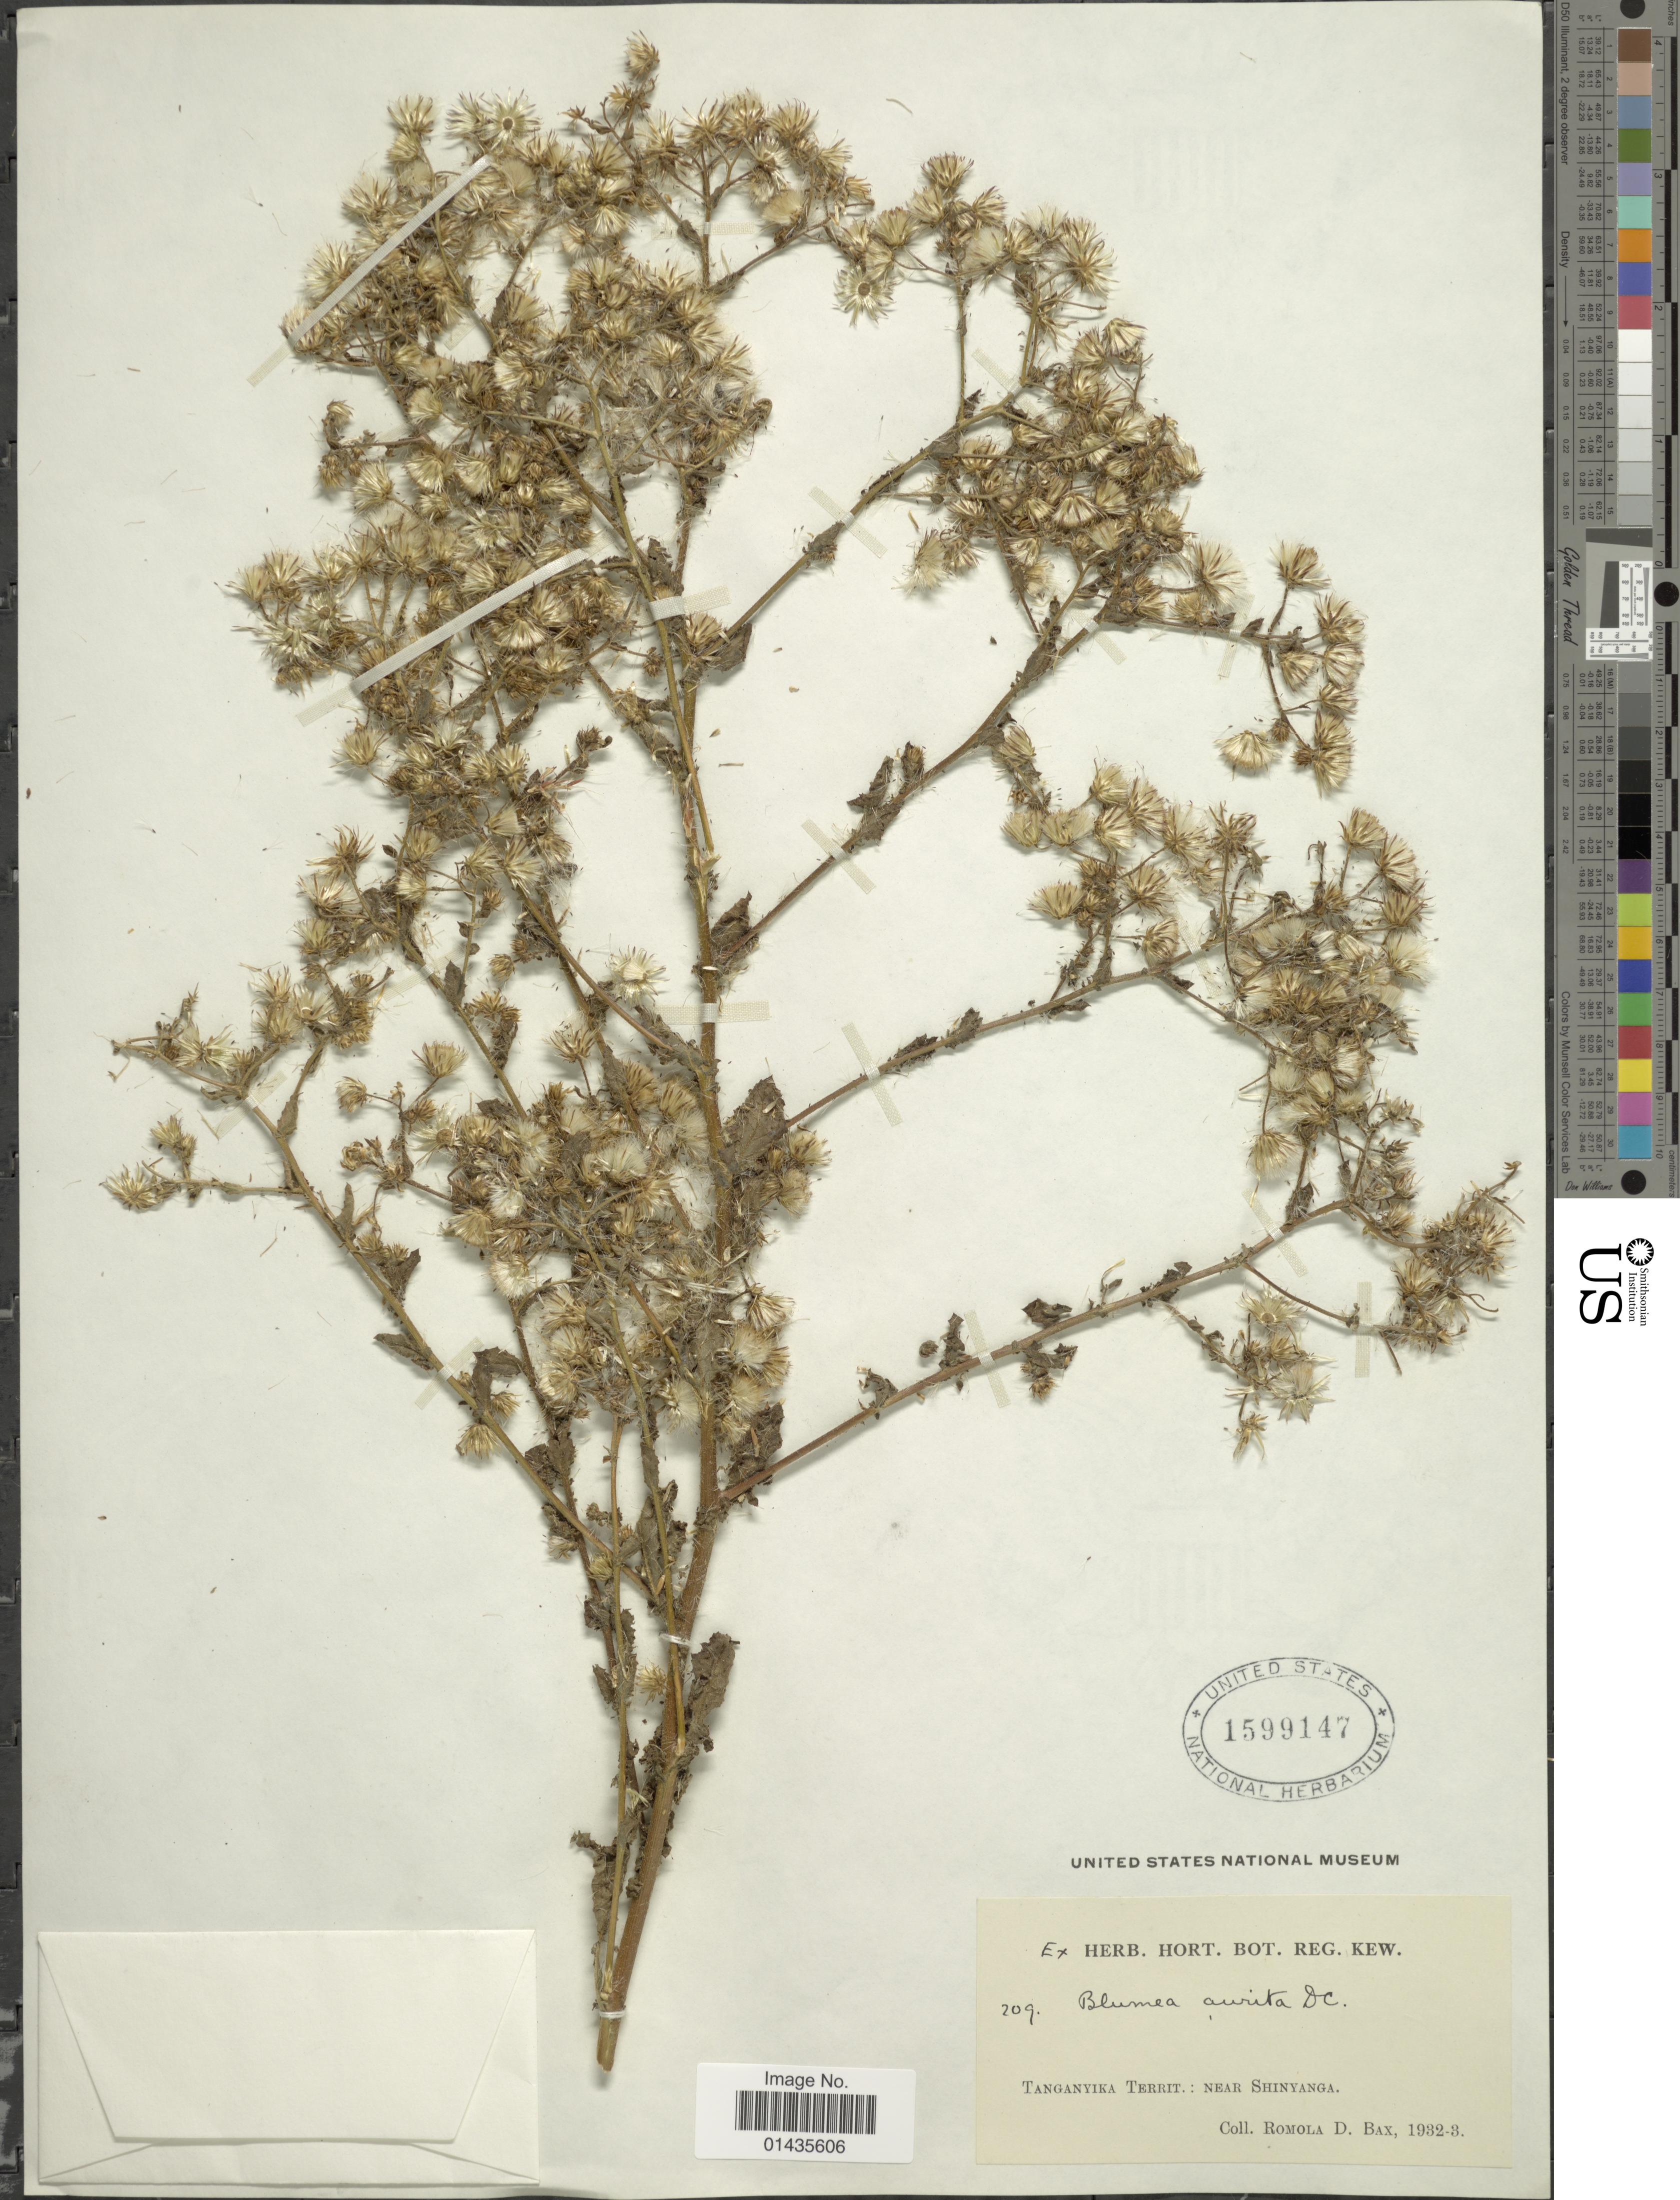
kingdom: Plantae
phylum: Tracheophyta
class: Magnoliopsida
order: Asterales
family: Asteraceae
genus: Blumea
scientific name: Blumea aurita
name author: (L. f.) DC.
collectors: R. Bax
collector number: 209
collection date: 1932/1933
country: Tanzania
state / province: Shinyanga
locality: Tanganyika Territ., near Shinyanga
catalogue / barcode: US 1599147